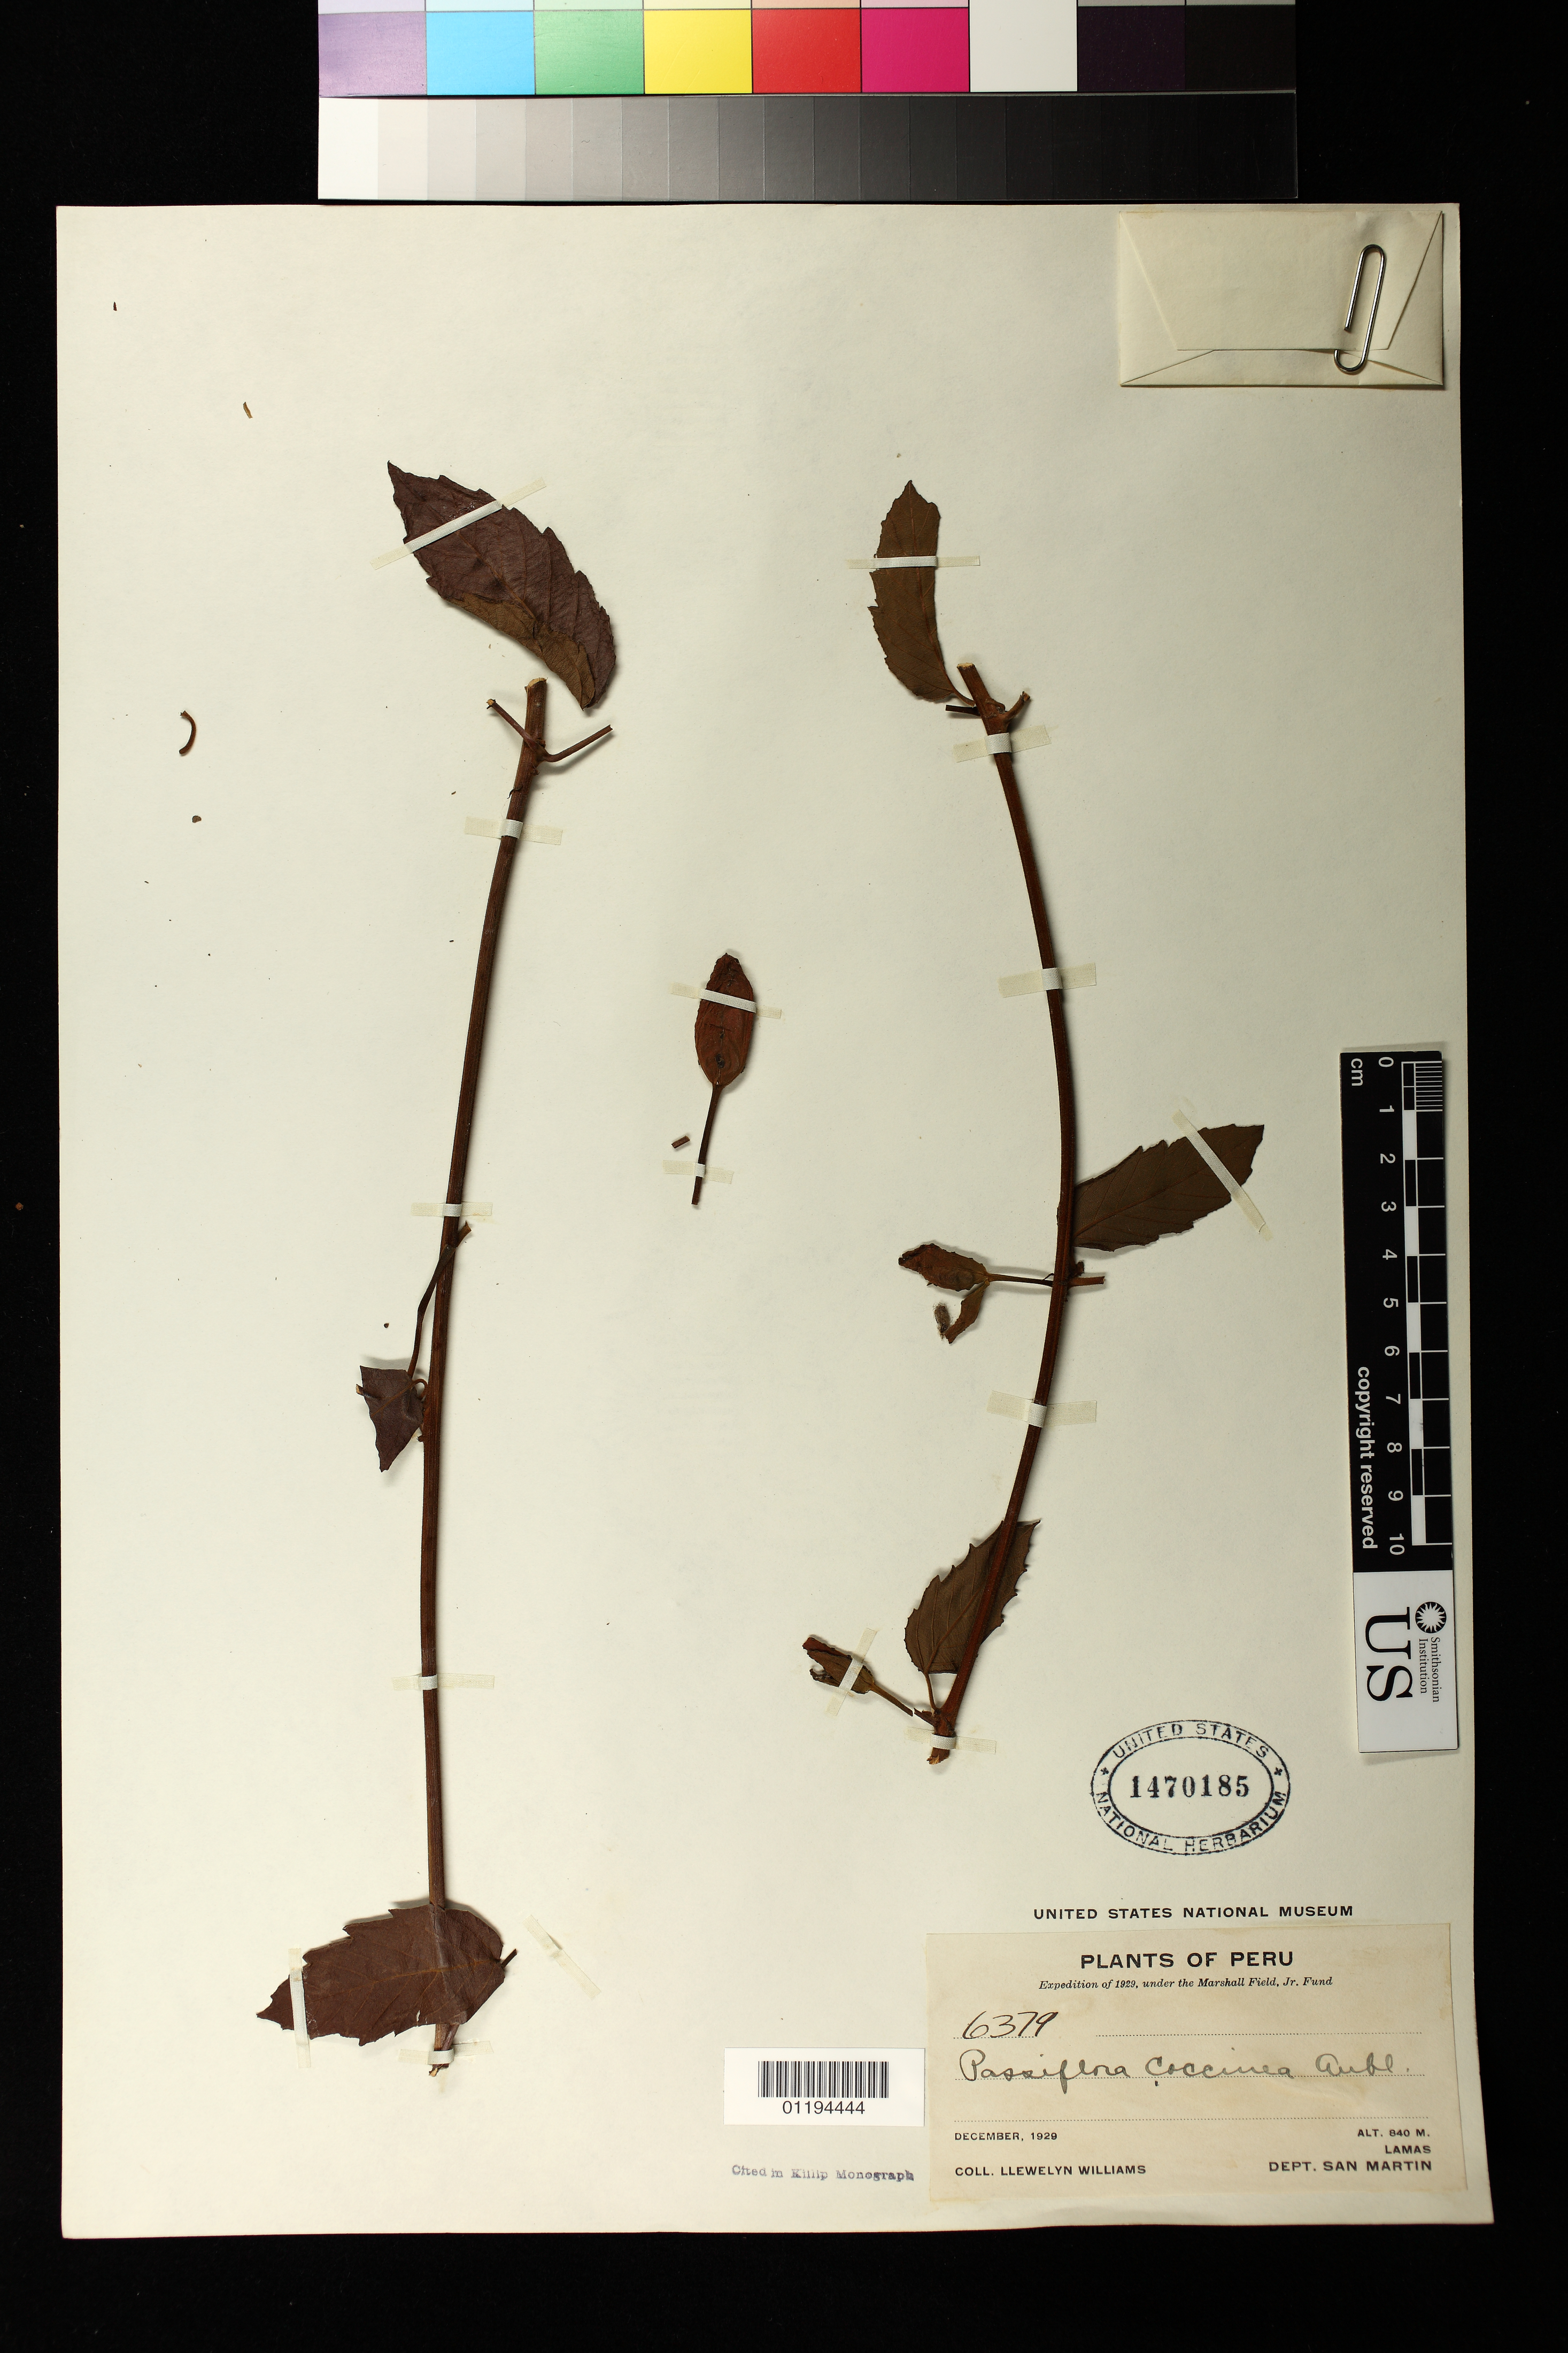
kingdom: Plantae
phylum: Tracheophyta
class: Magnoliopsida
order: Malpighiales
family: Passifloraceae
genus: Passiflora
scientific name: Passiflora coccinea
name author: Aubl.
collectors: Ll. Williams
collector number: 6379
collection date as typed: Dec 1929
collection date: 1929-12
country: Peru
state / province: San Martín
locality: Lamas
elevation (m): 840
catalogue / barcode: US 1470185